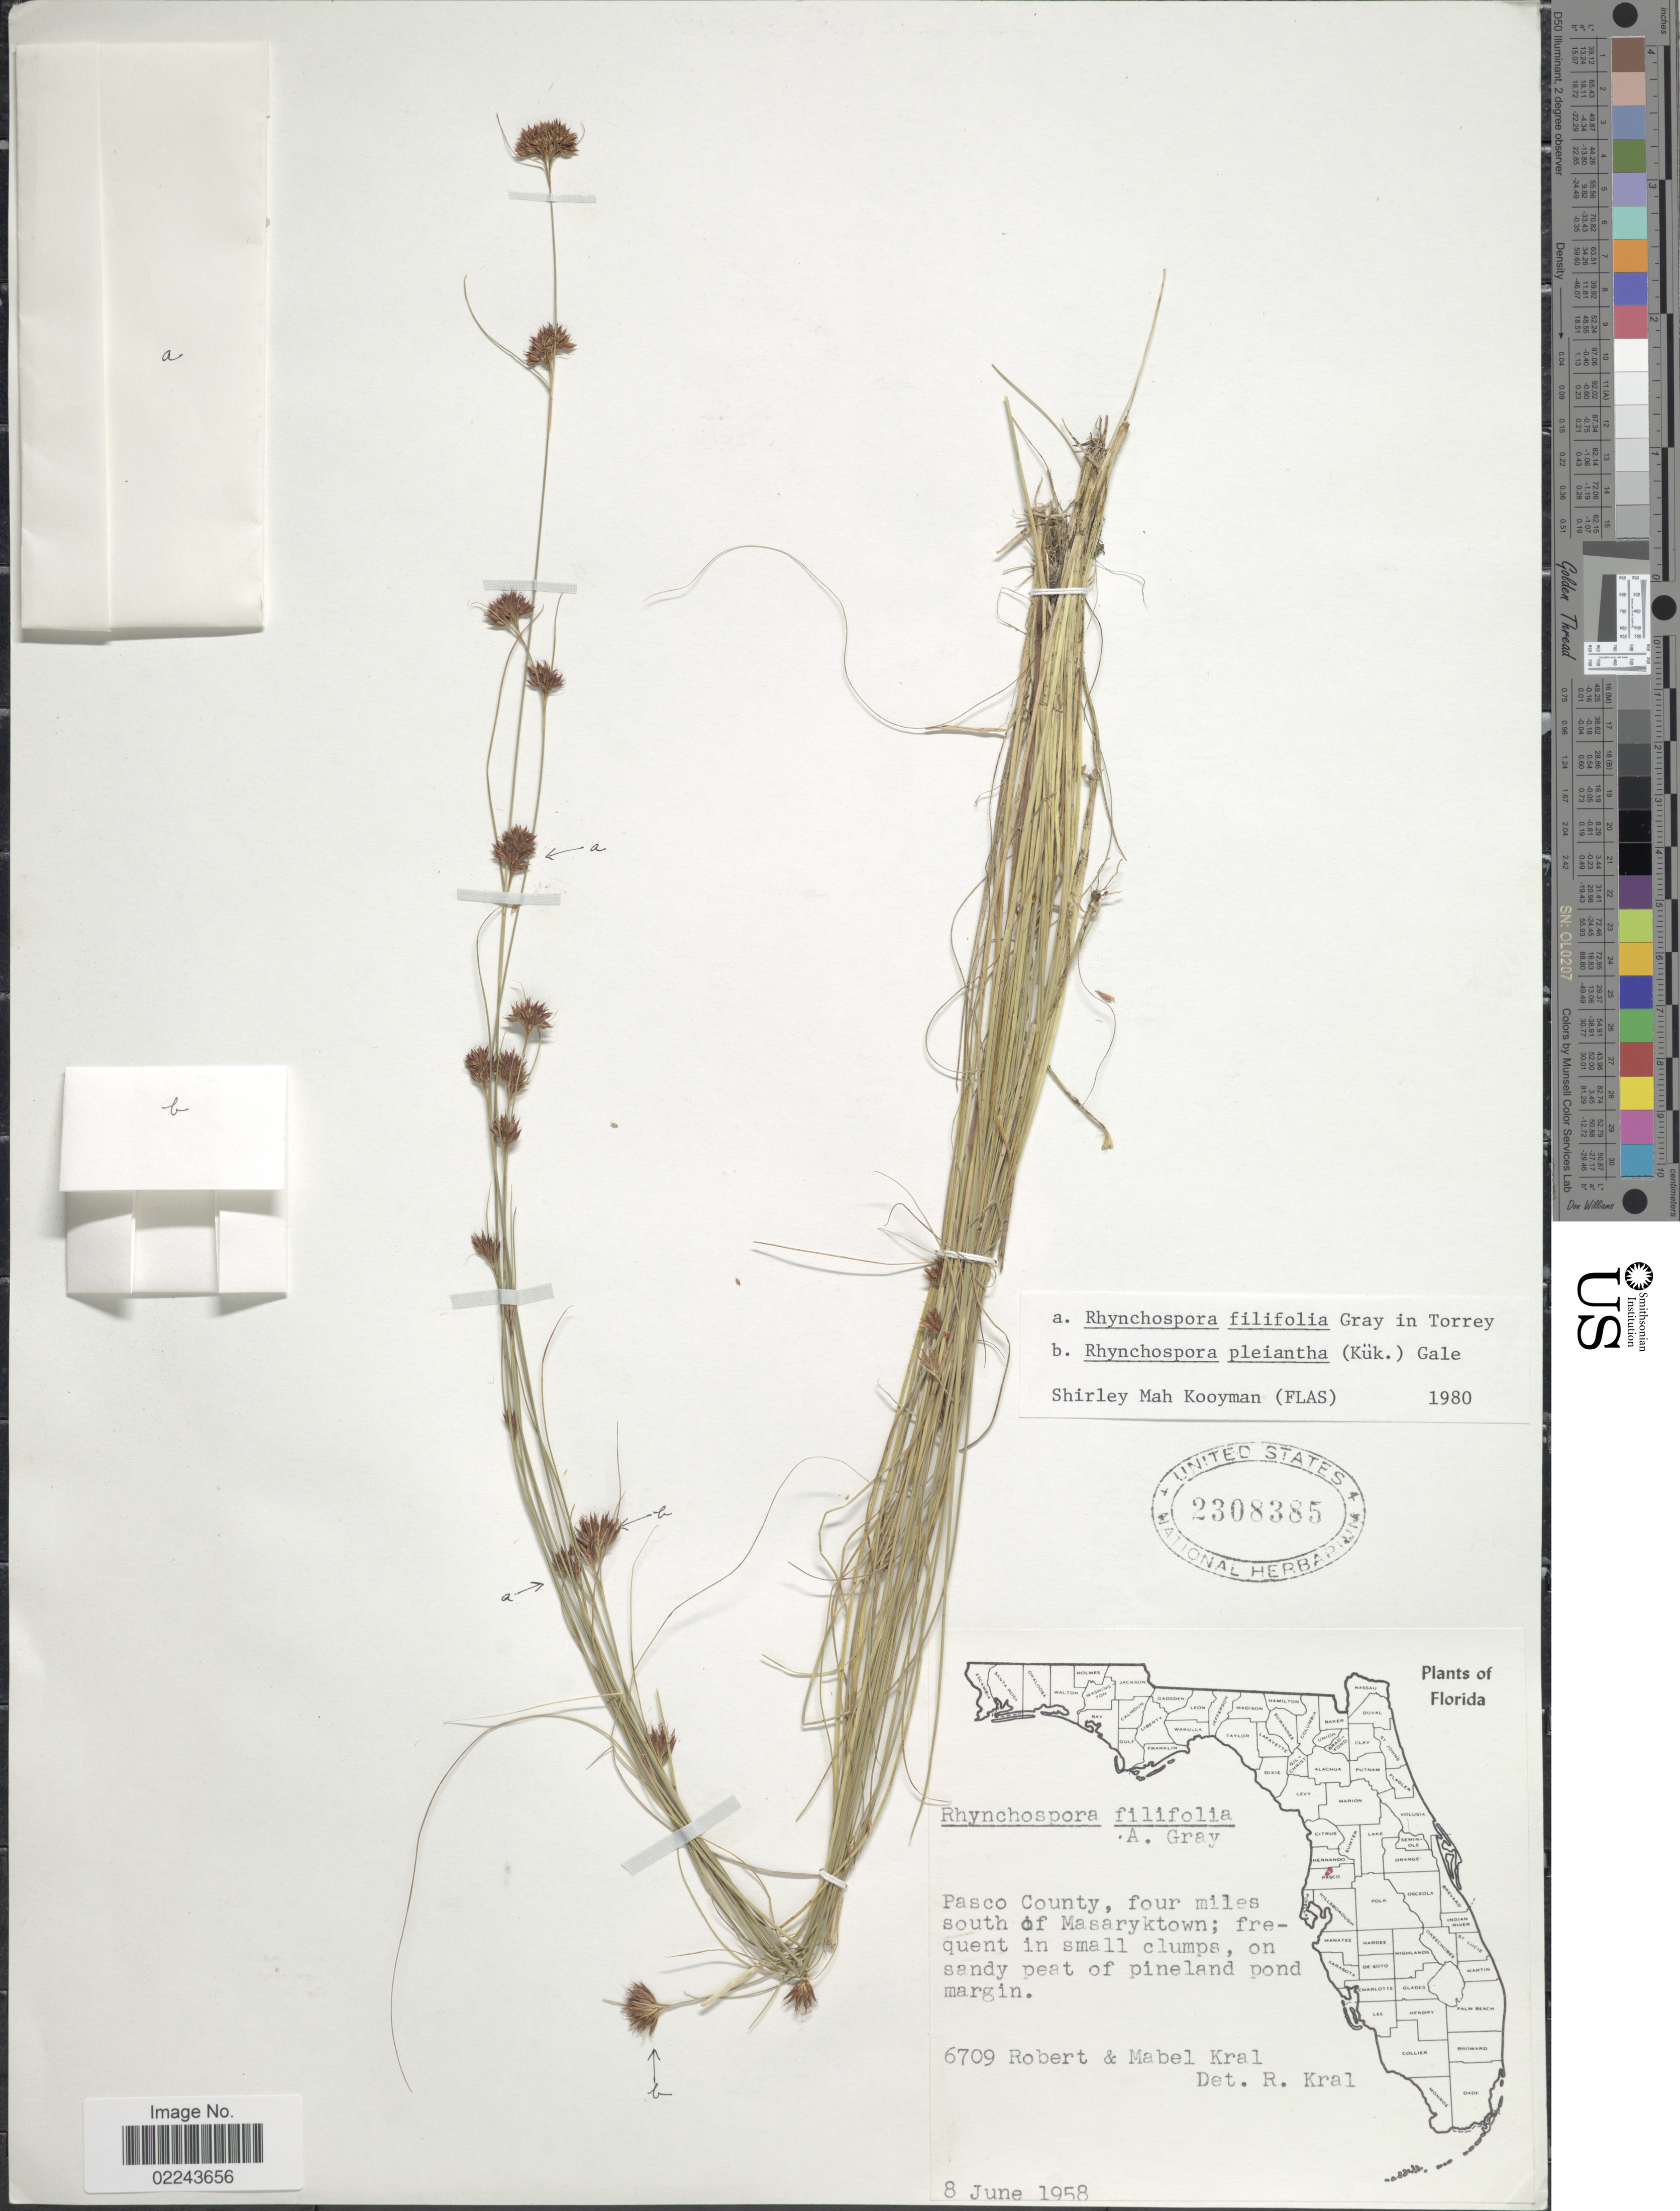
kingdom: Plantae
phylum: Tracheophyta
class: Liliopsida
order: Poales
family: Cyperaceae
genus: Rhynchospora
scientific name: Rhynchospora filifolia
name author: A. Gray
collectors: R. Kral & M. Kral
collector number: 6709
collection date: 1958-06-08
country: United States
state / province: Florida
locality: Pasco County, four miles south of Masaryktown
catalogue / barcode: US 2308385